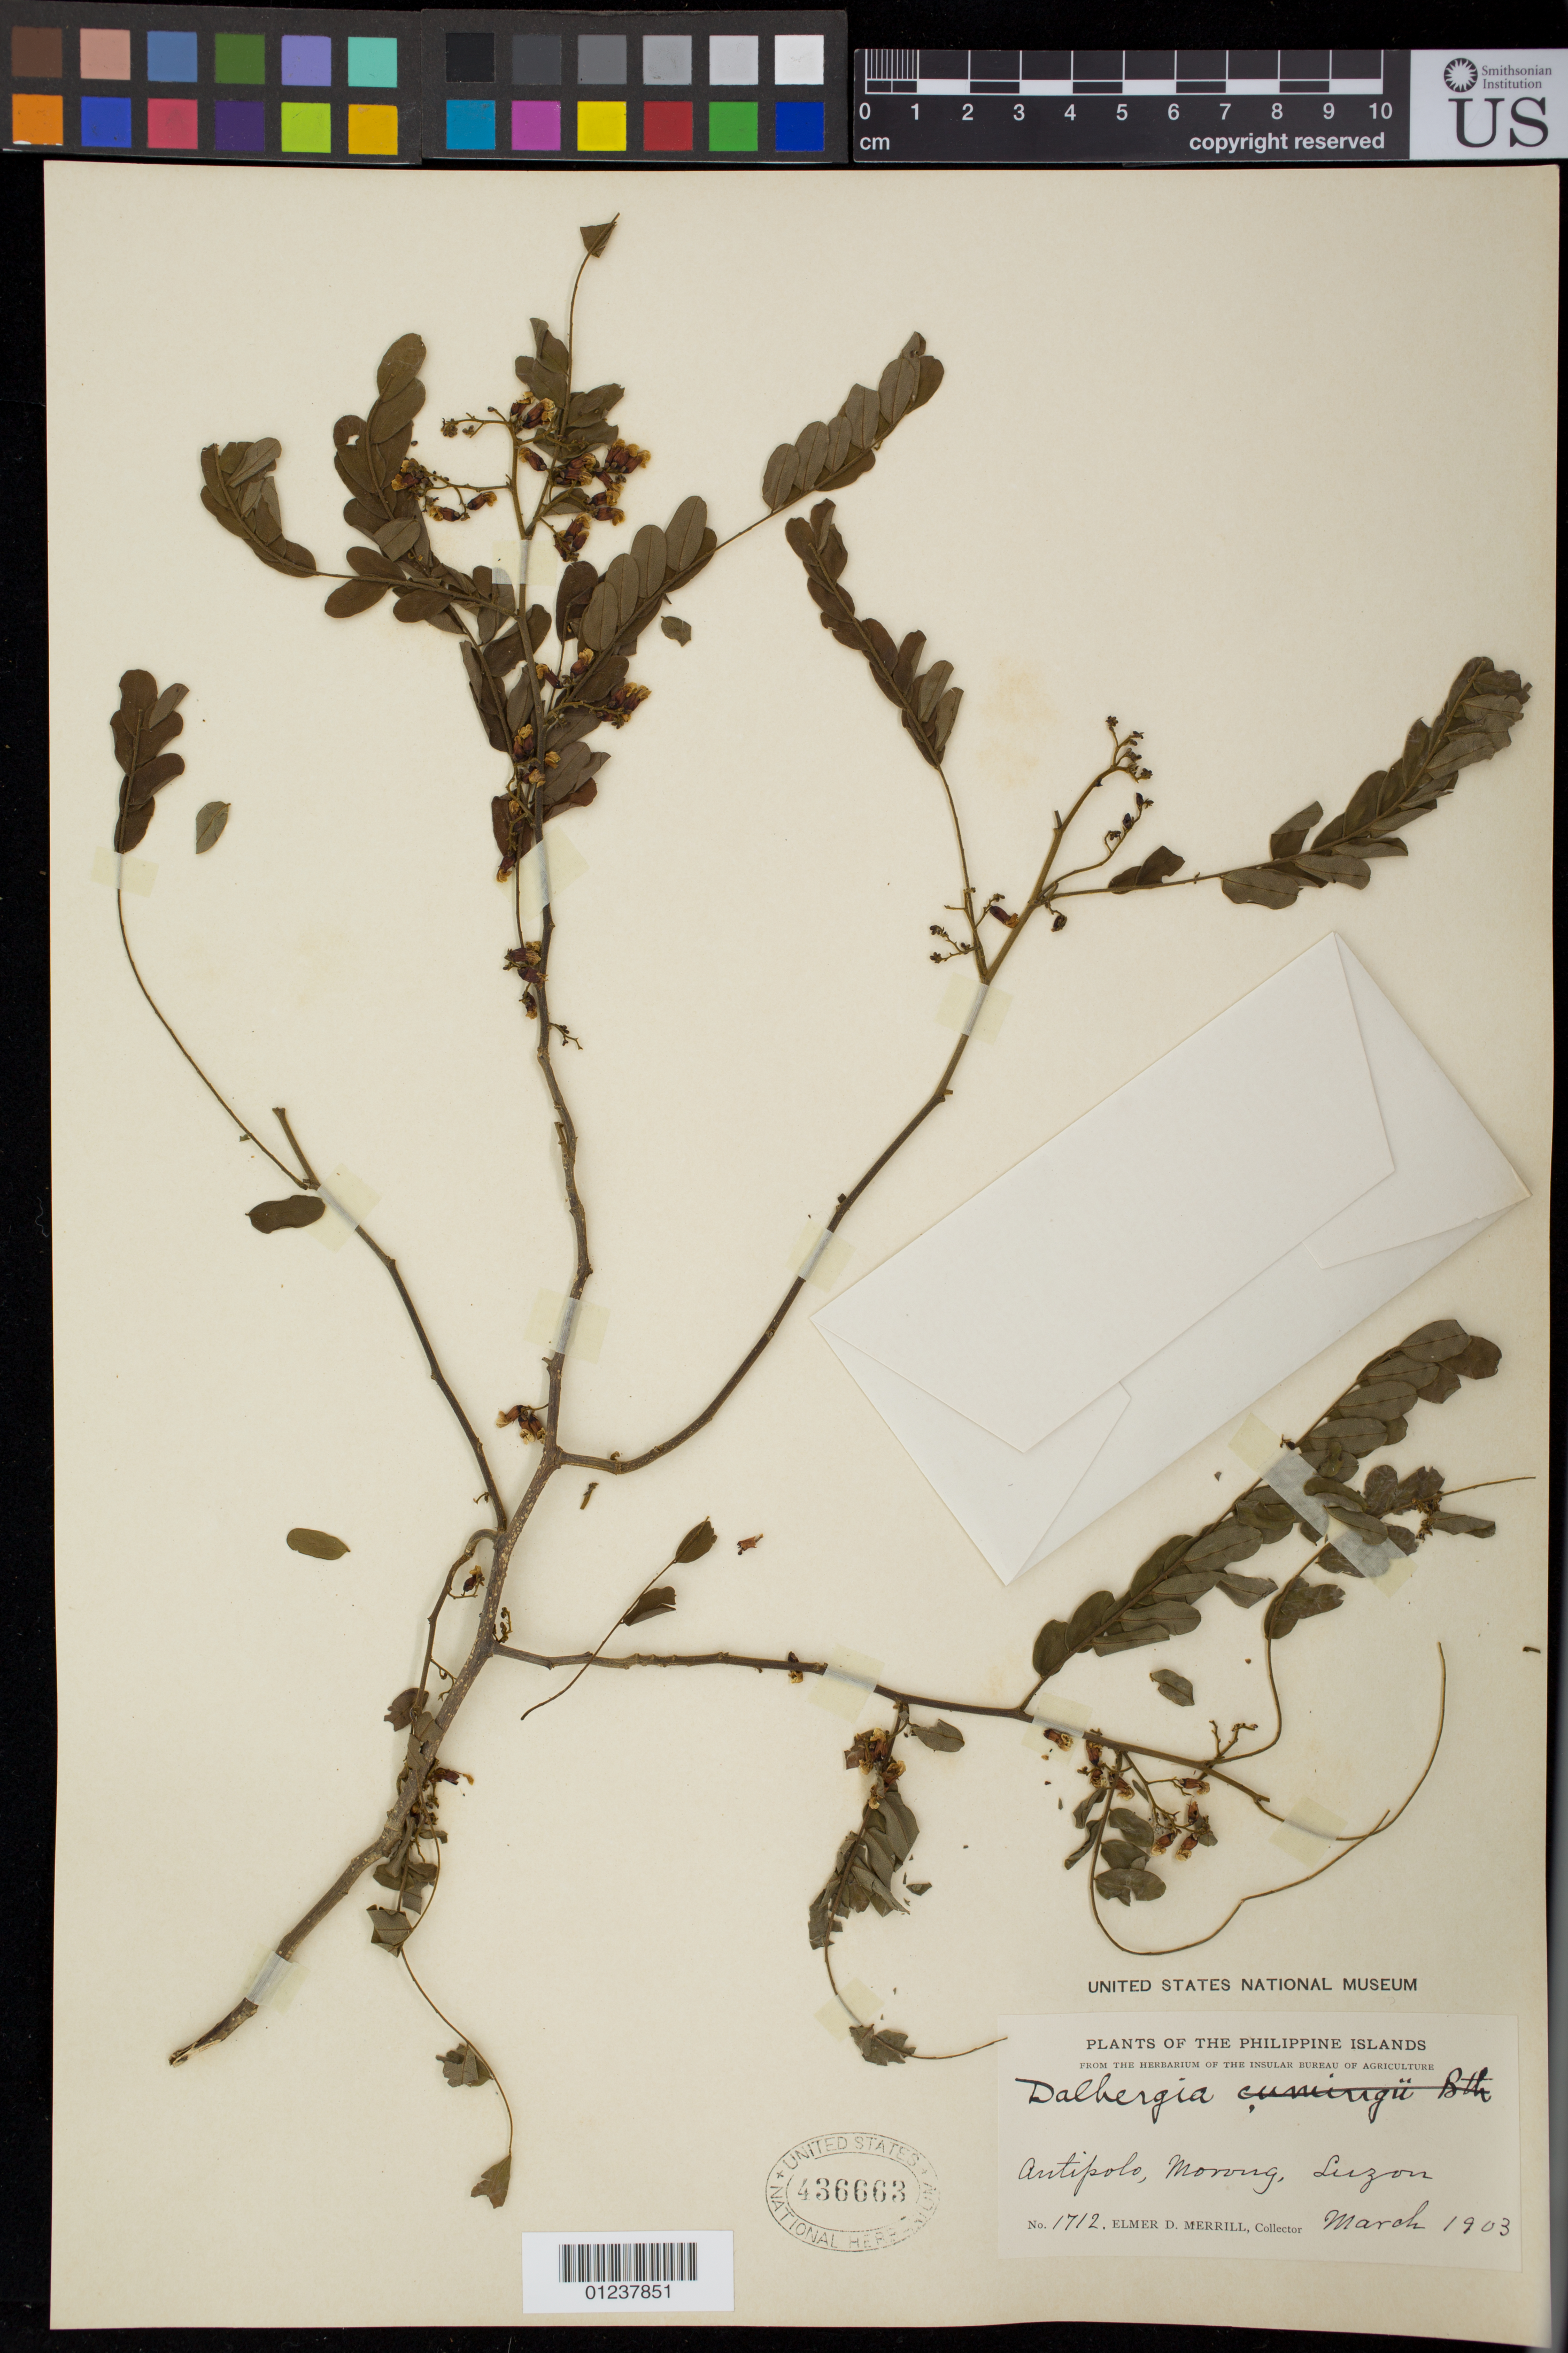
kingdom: Plantae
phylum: Tracheophyta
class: Magnoliopsida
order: Fabales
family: Fabaceae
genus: Dalbergia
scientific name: Dalbergia pinnata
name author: (Lour.) Prain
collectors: E. D. Merrill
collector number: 1712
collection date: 1903-03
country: Philippines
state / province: Calabarzon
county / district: Rizal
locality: Antipolo, (Morong), Luzon.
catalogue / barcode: US 436663